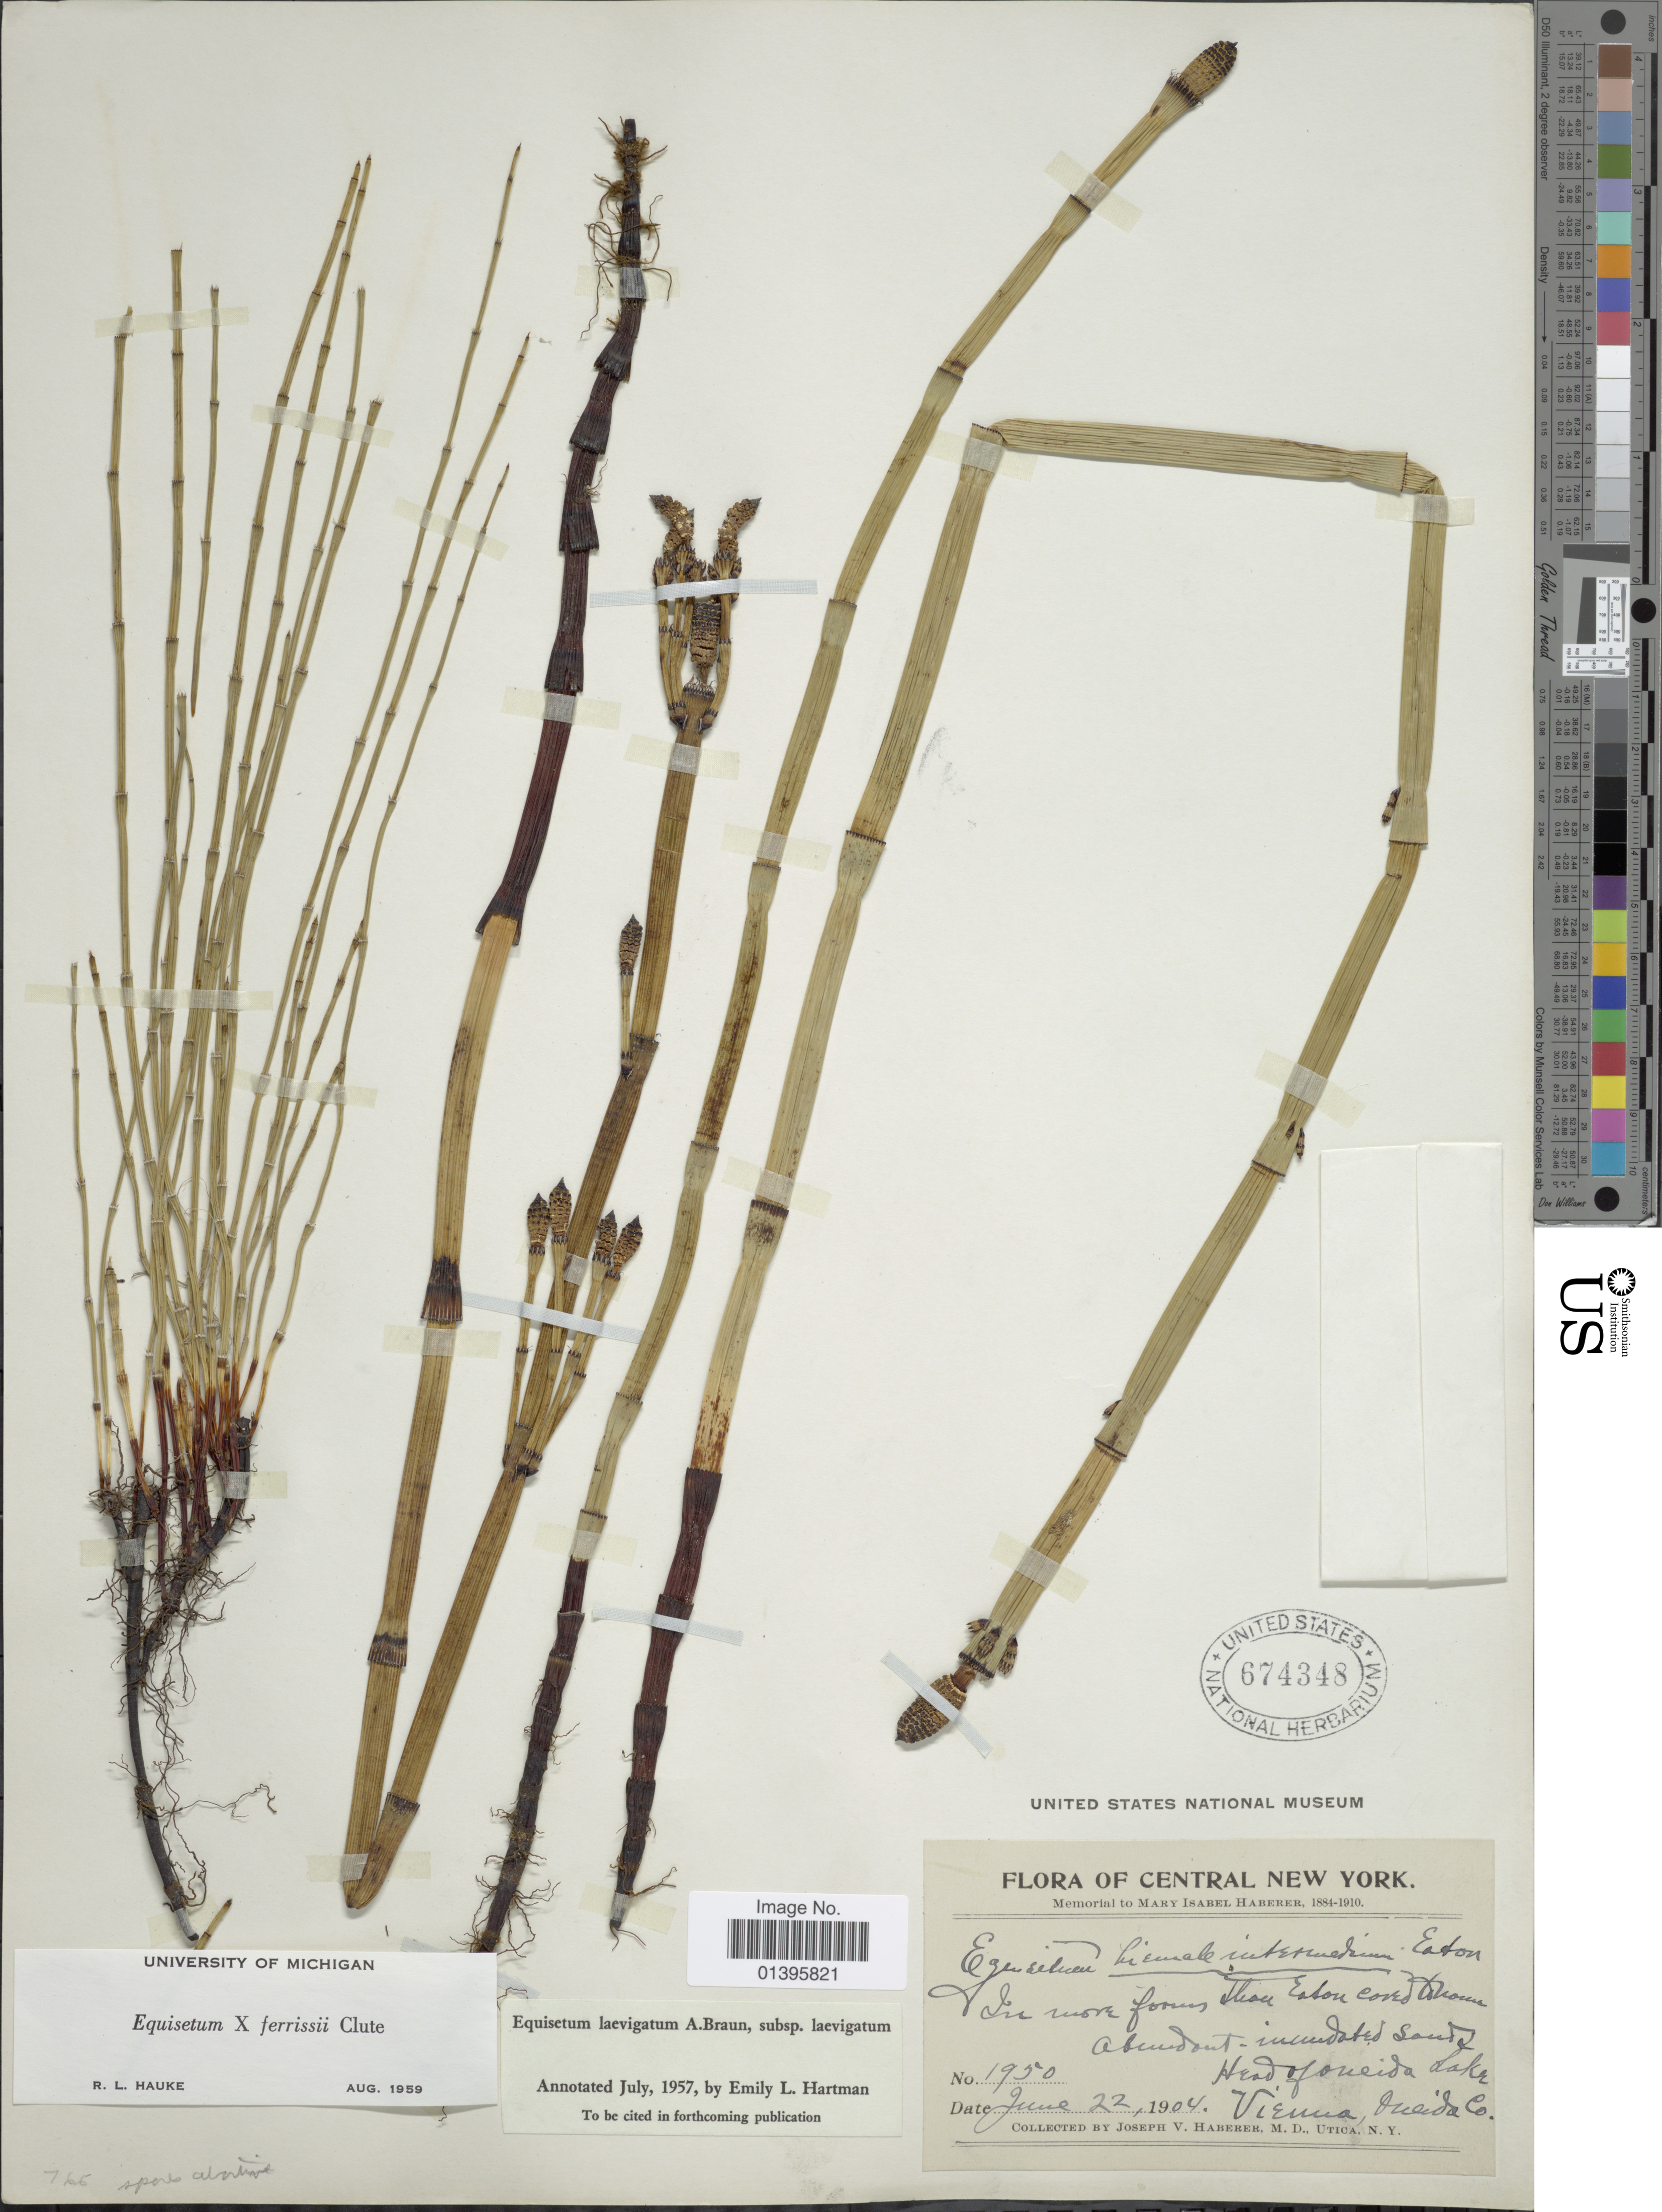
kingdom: Plantae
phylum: Tracheophyta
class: Polypodiopsida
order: Equisetales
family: Equisetaceae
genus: Equisetum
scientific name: Equisetum x ferrissii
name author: Clute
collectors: J. V. Haberer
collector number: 1950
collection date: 1904-06-22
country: United States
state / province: New York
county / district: Oneida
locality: Central New York. Abundant-inundated sands at Head of Oneida Lake, Vienna, Oneida Co.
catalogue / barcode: US 674348